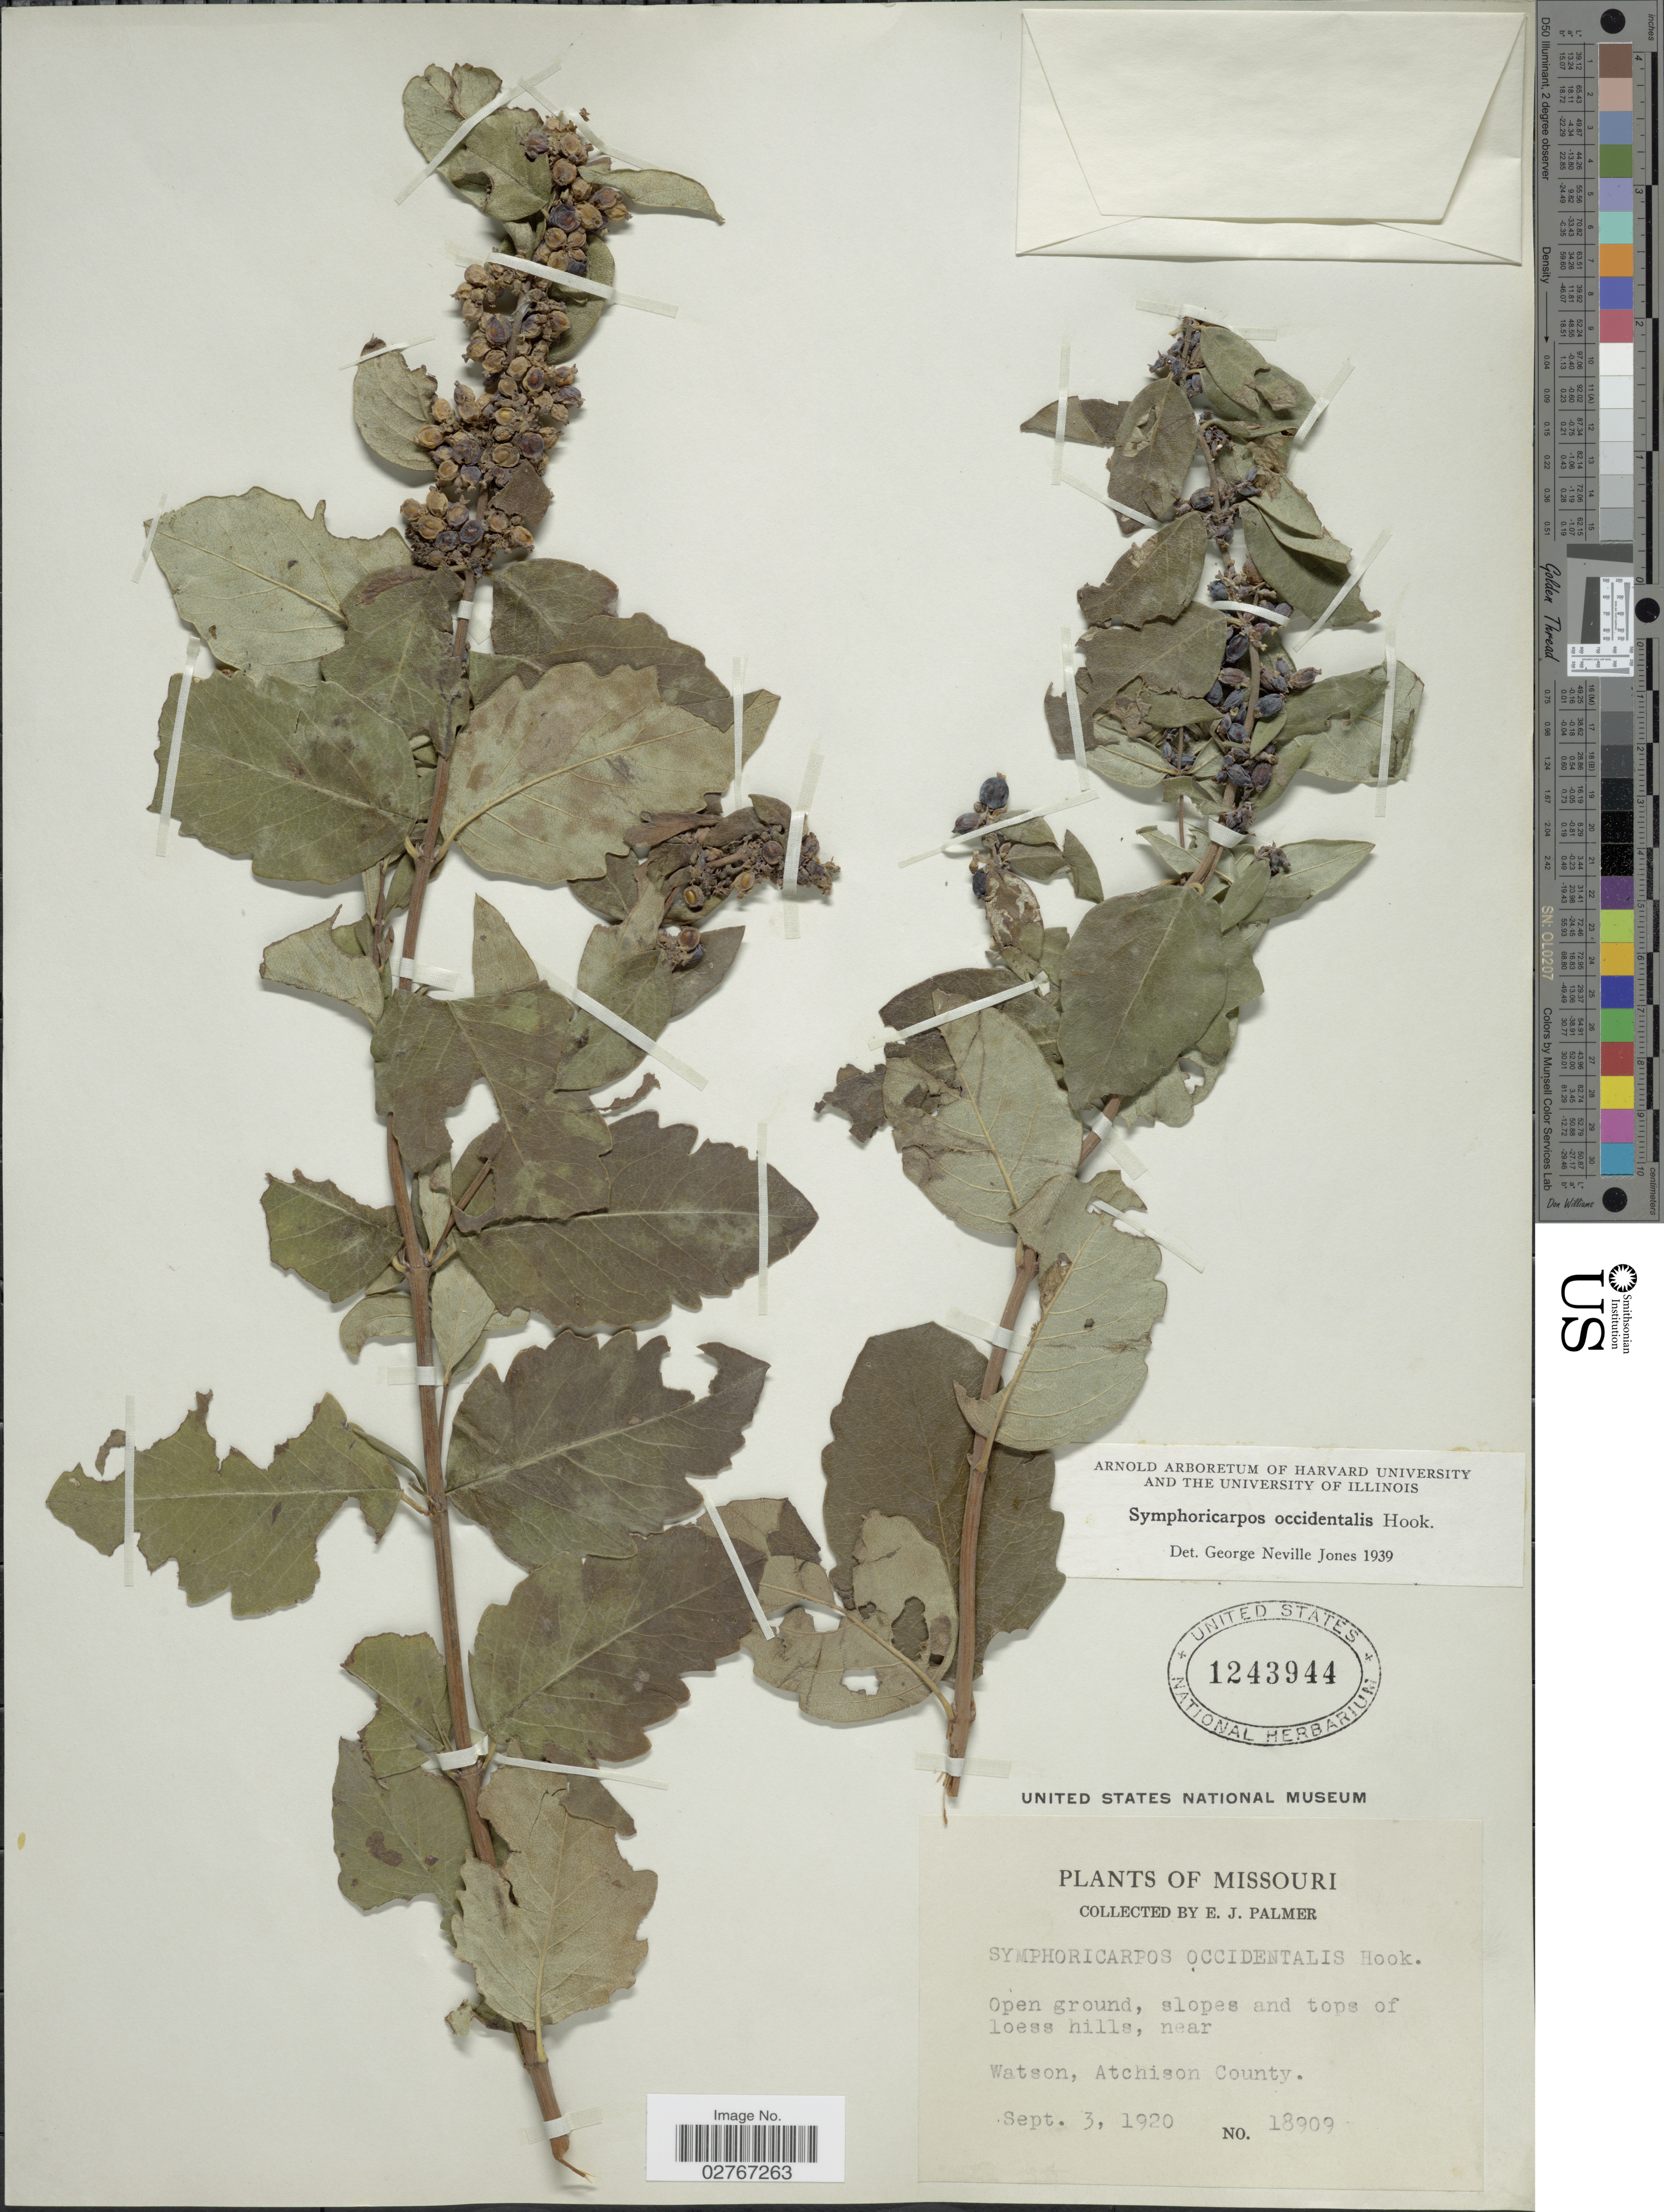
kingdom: Plantae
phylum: Tracheophyta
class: Magnoliopsida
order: Dipsacales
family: Caprifoliaceae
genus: Symphoricarpos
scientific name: Symphoricarpos occidentalis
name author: (R. Br.) Hook.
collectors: E. J. Palmer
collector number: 18909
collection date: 1920-09-03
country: United States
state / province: Missouri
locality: Near Watson, Atchison County.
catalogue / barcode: US 1243944